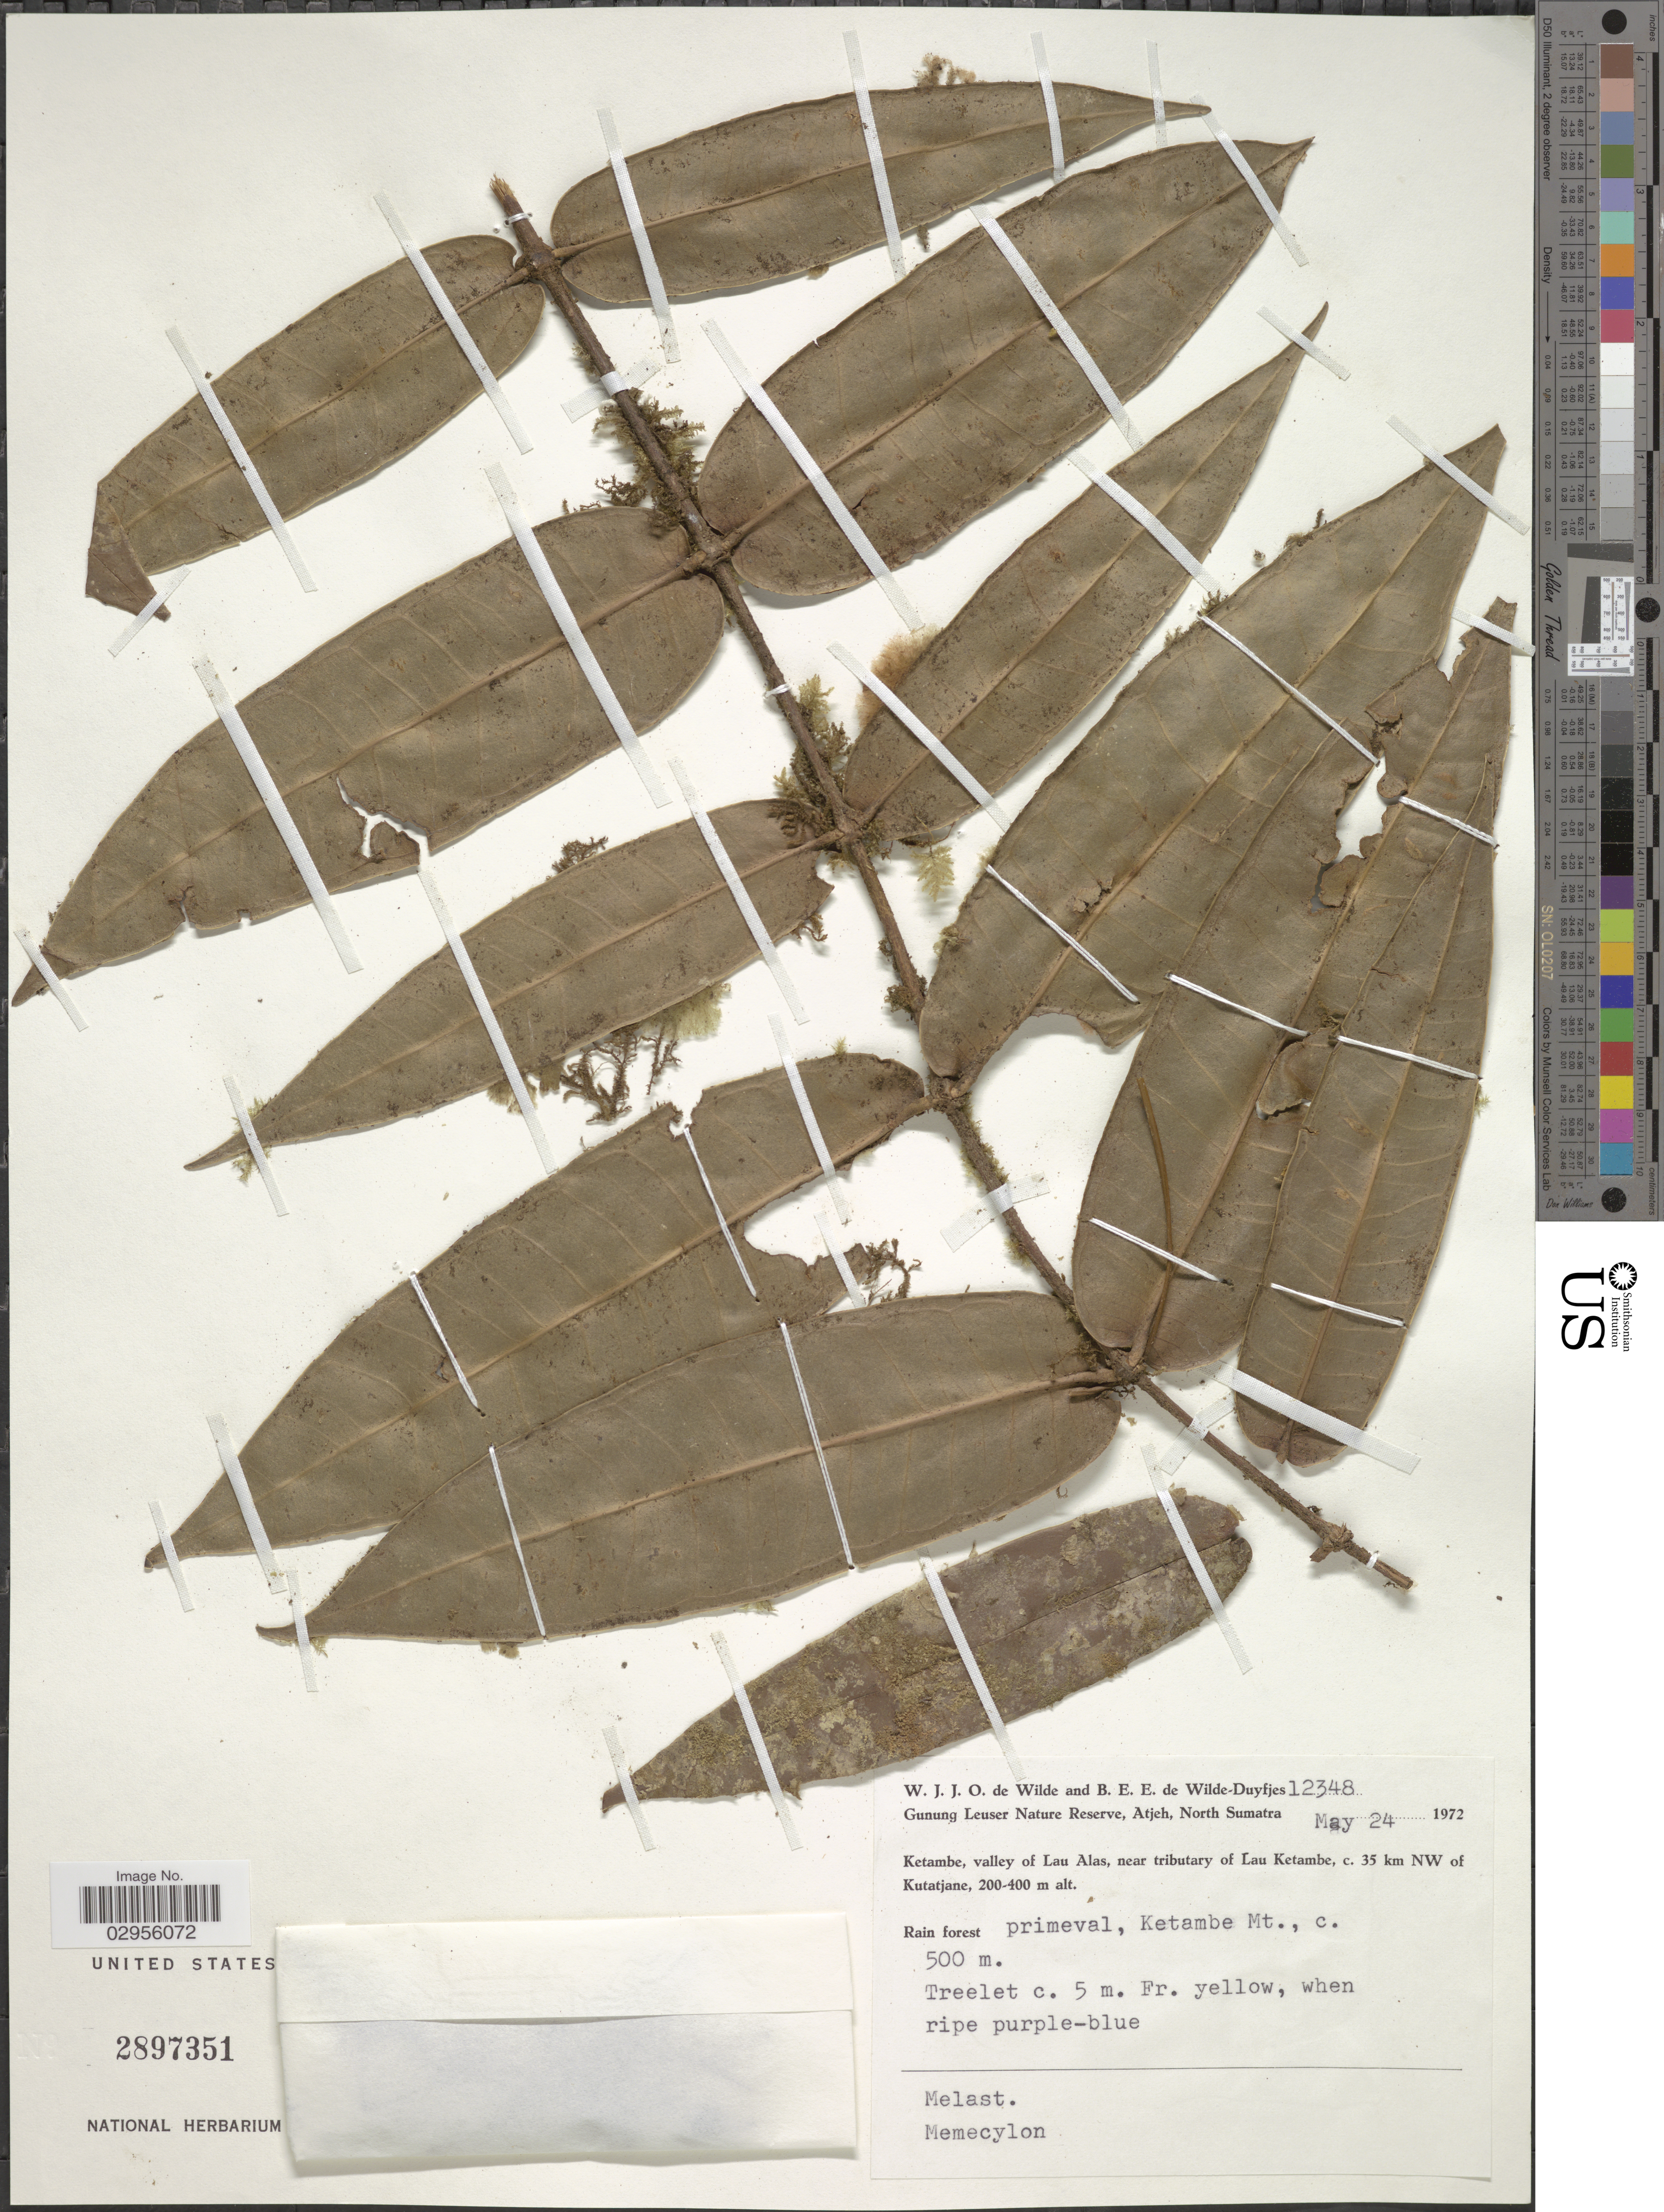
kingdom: Plantae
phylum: Tracheophyta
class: Magnoliopsida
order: Myrtales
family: Melastomataceae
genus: Memecylon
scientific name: Memecylon sp.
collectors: W. J. de Wilde & B. E. de Wilde-Duyfjes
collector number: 12348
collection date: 1972-05-24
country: Indonesia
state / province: Sumatra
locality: Gunung Leuser Nature Reserve, Atjeh, North Sumatra. Ketambe; valley of Lau Alas, near tributary of Lau Ketambe, c. 35 km NW of Kutatjane. Ketambe Mt.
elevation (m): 200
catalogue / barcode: US 2897351